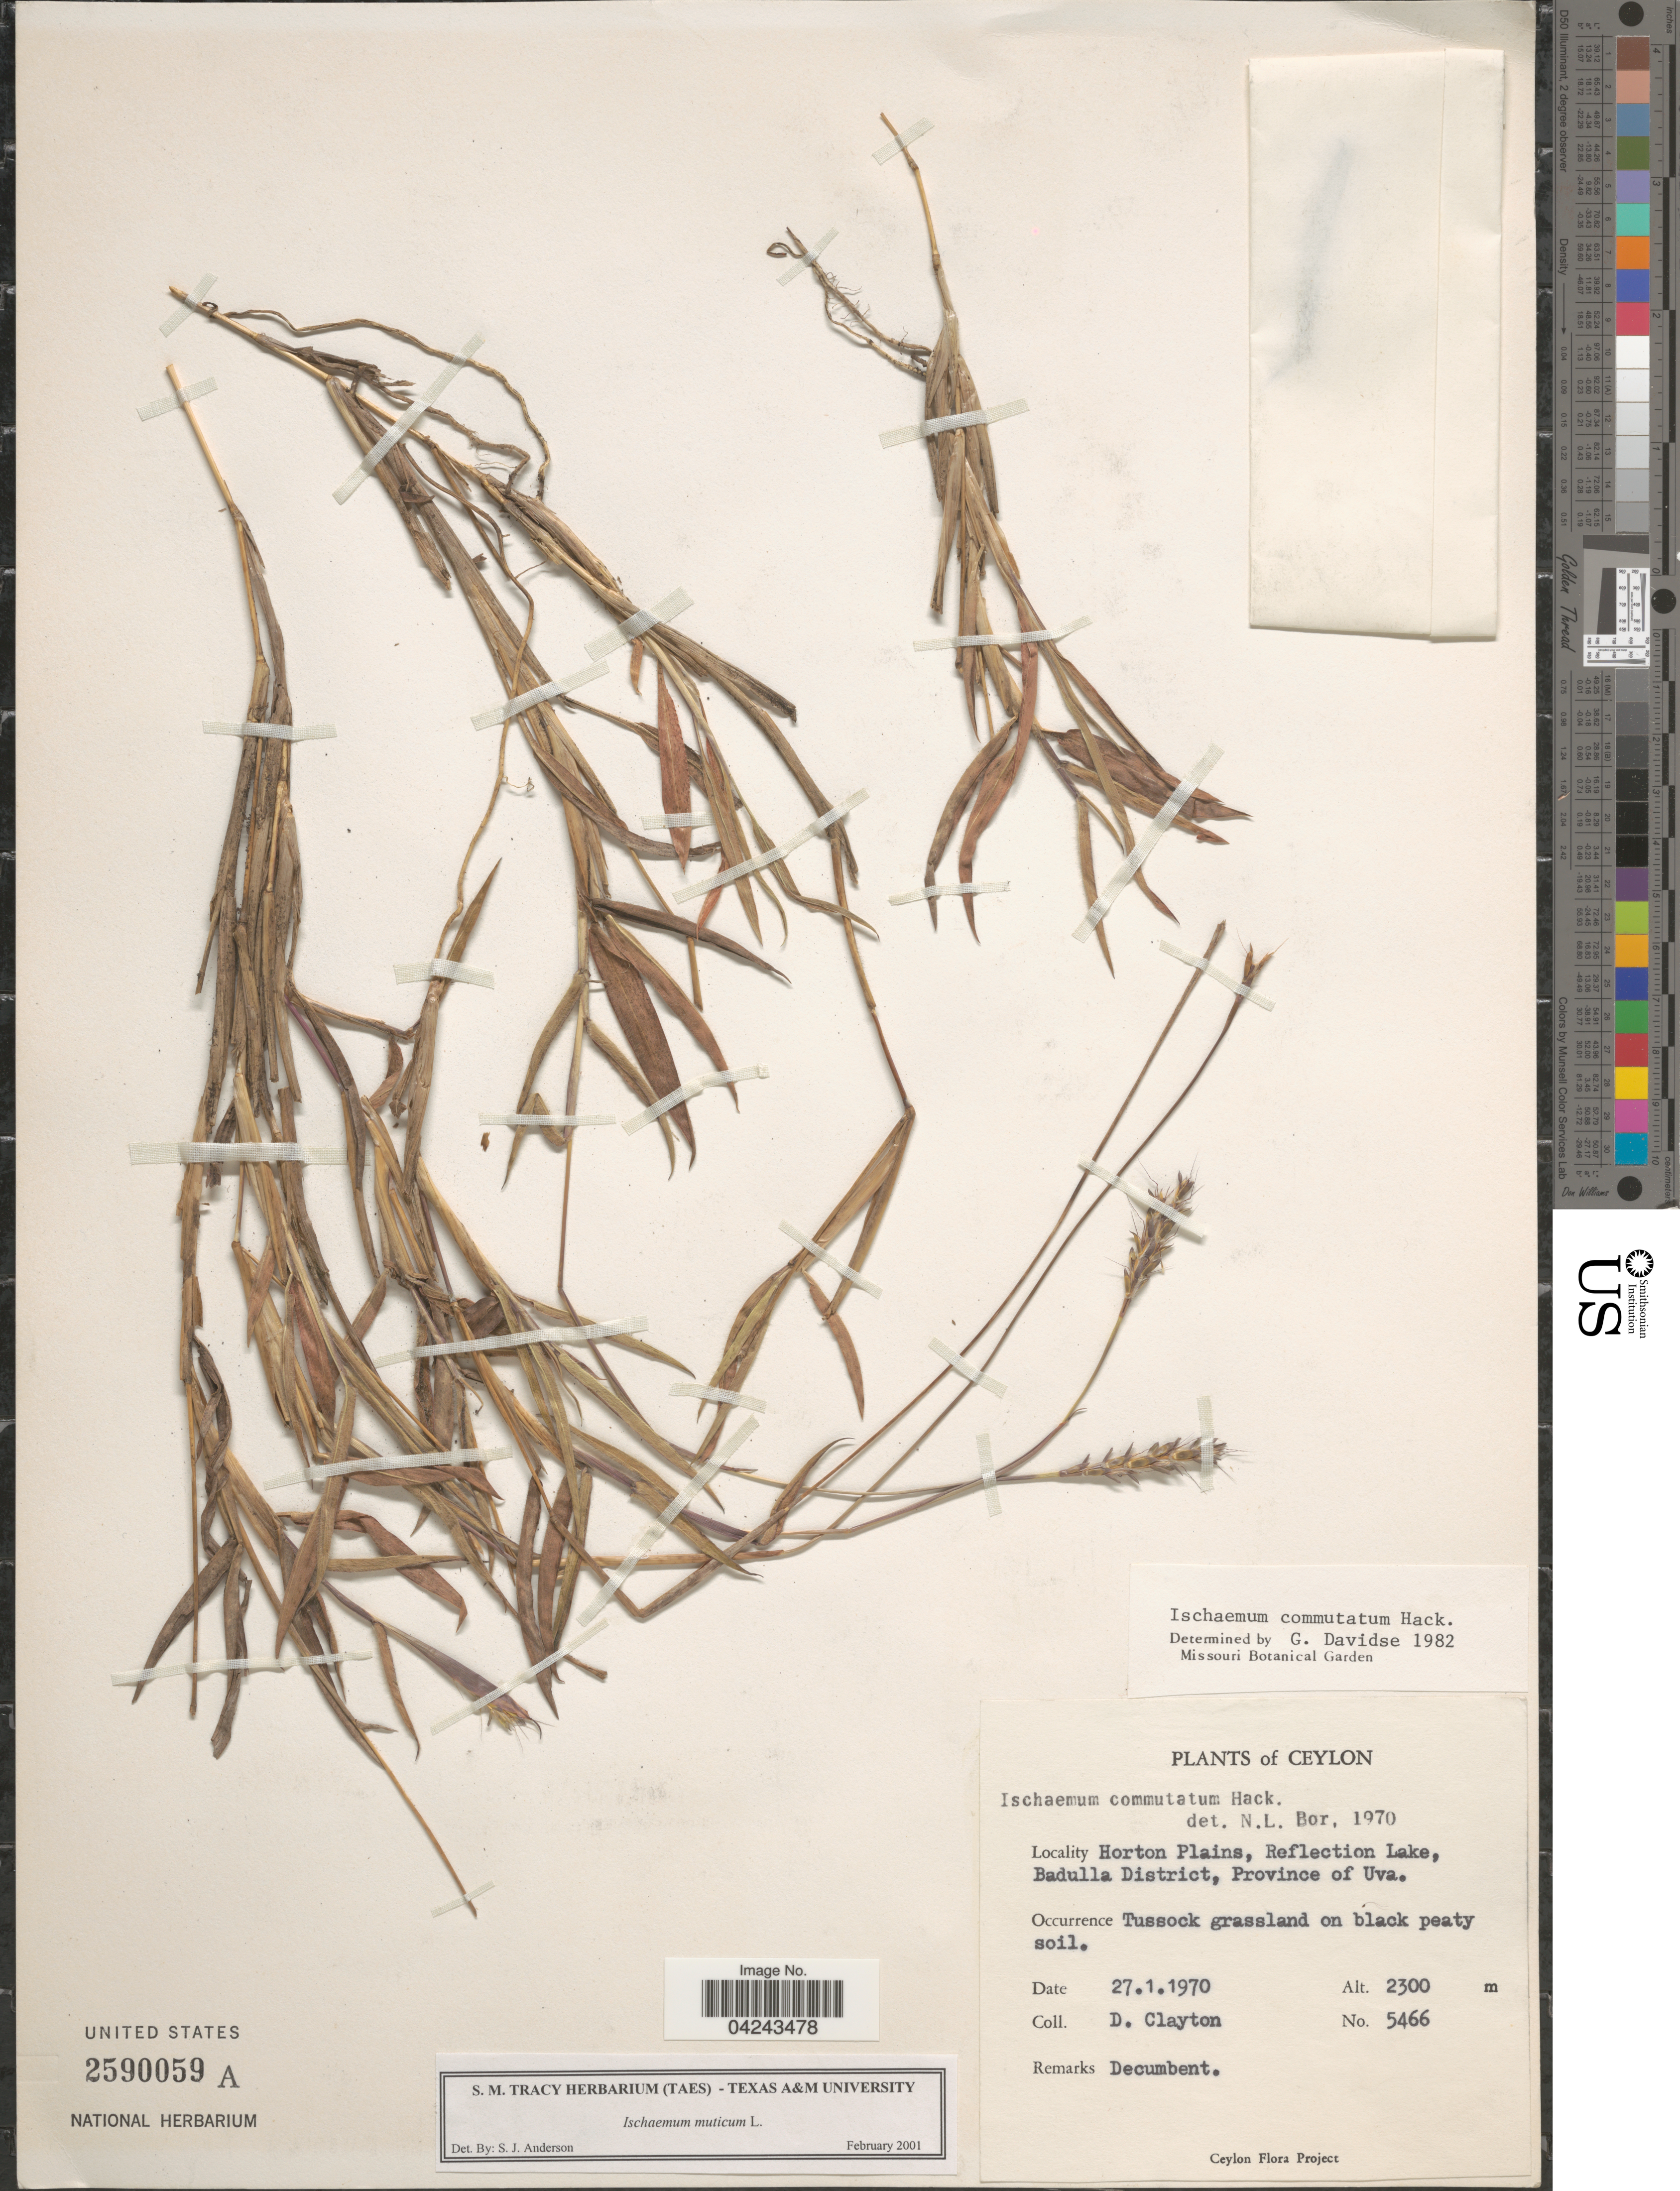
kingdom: Plantae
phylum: Tracheophyta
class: Liliopsida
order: Poales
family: Poaceae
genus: Ischaemum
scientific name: Ischaemum muticum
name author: L.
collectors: D. Clayton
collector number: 5466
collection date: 1970-01-27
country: Sri Lanka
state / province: Uva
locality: Ceylon. Horton Plains, Reflection Lake, Badulla District. Tussock grassland on black peaty soil.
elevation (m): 2300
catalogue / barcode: US 2590059A